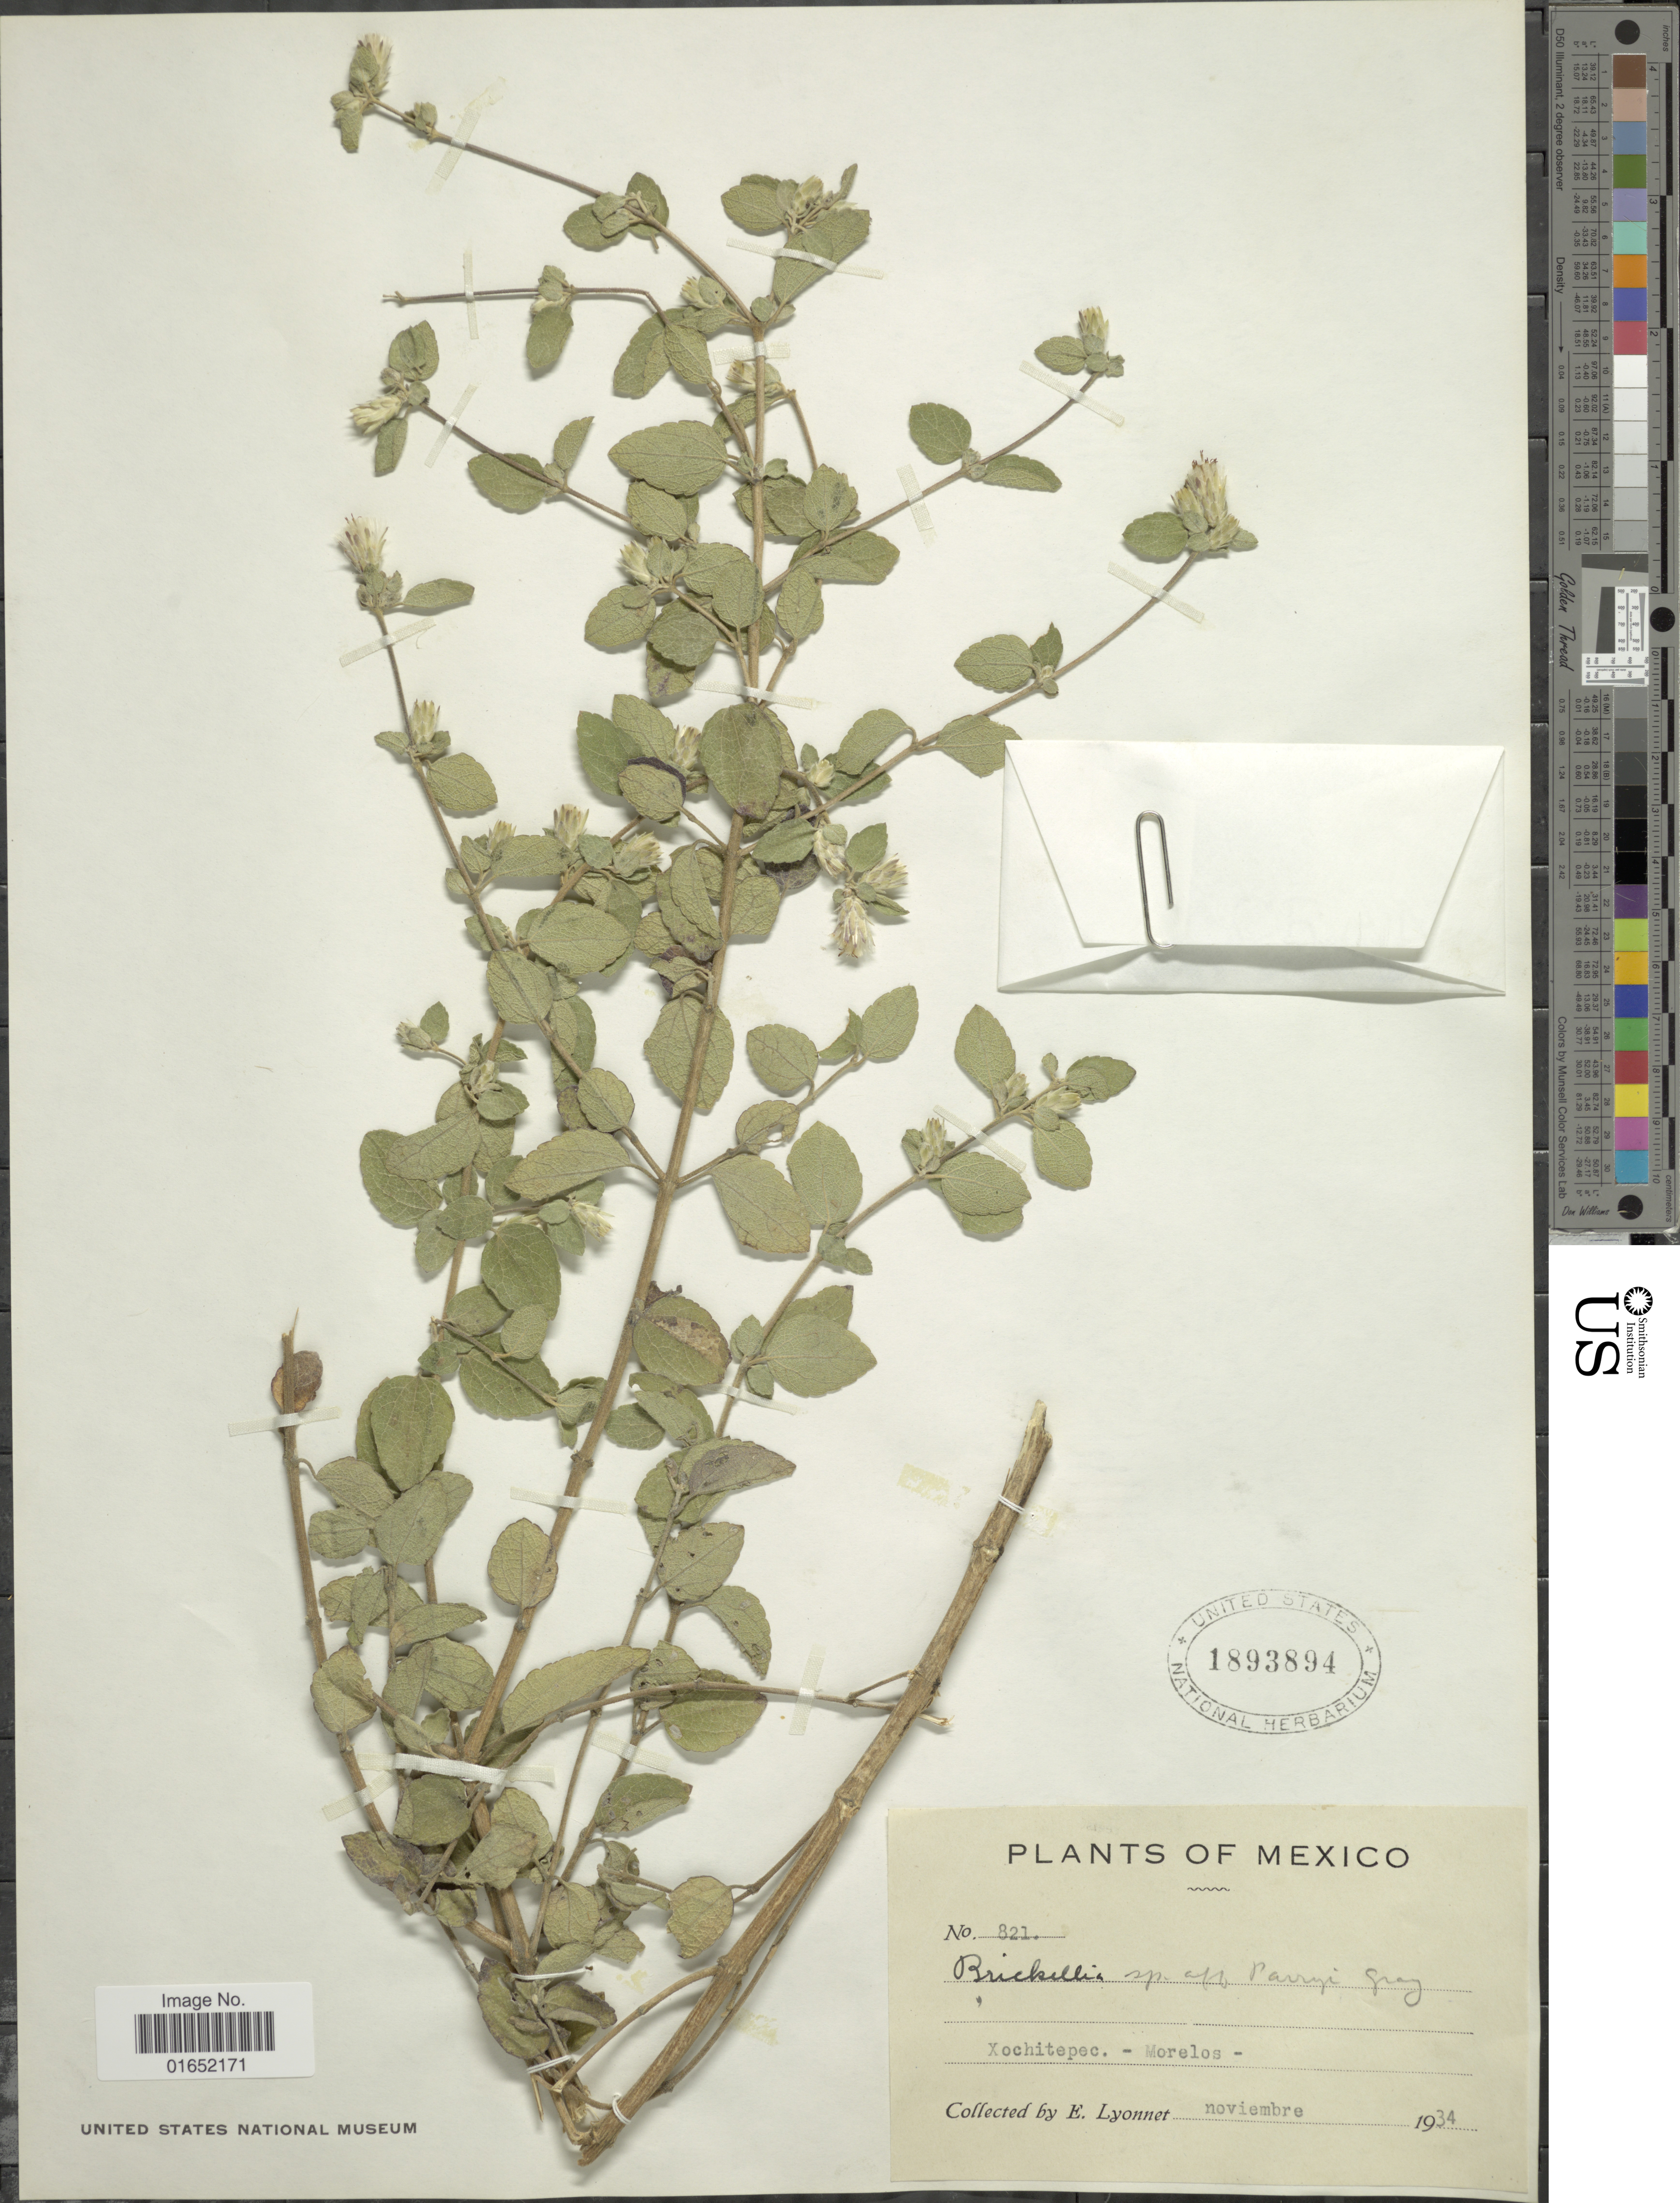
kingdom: Plantae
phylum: Tracheophyta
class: Magnoliopsida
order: Asterales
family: Asteraceae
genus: Brickellia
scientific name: Brickellia parryi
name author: A. Gray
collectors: E. Lyonnet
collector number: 821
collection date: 1934-11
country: Mexico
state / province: Morelos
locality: Xochitepec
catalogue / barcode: US 1893894